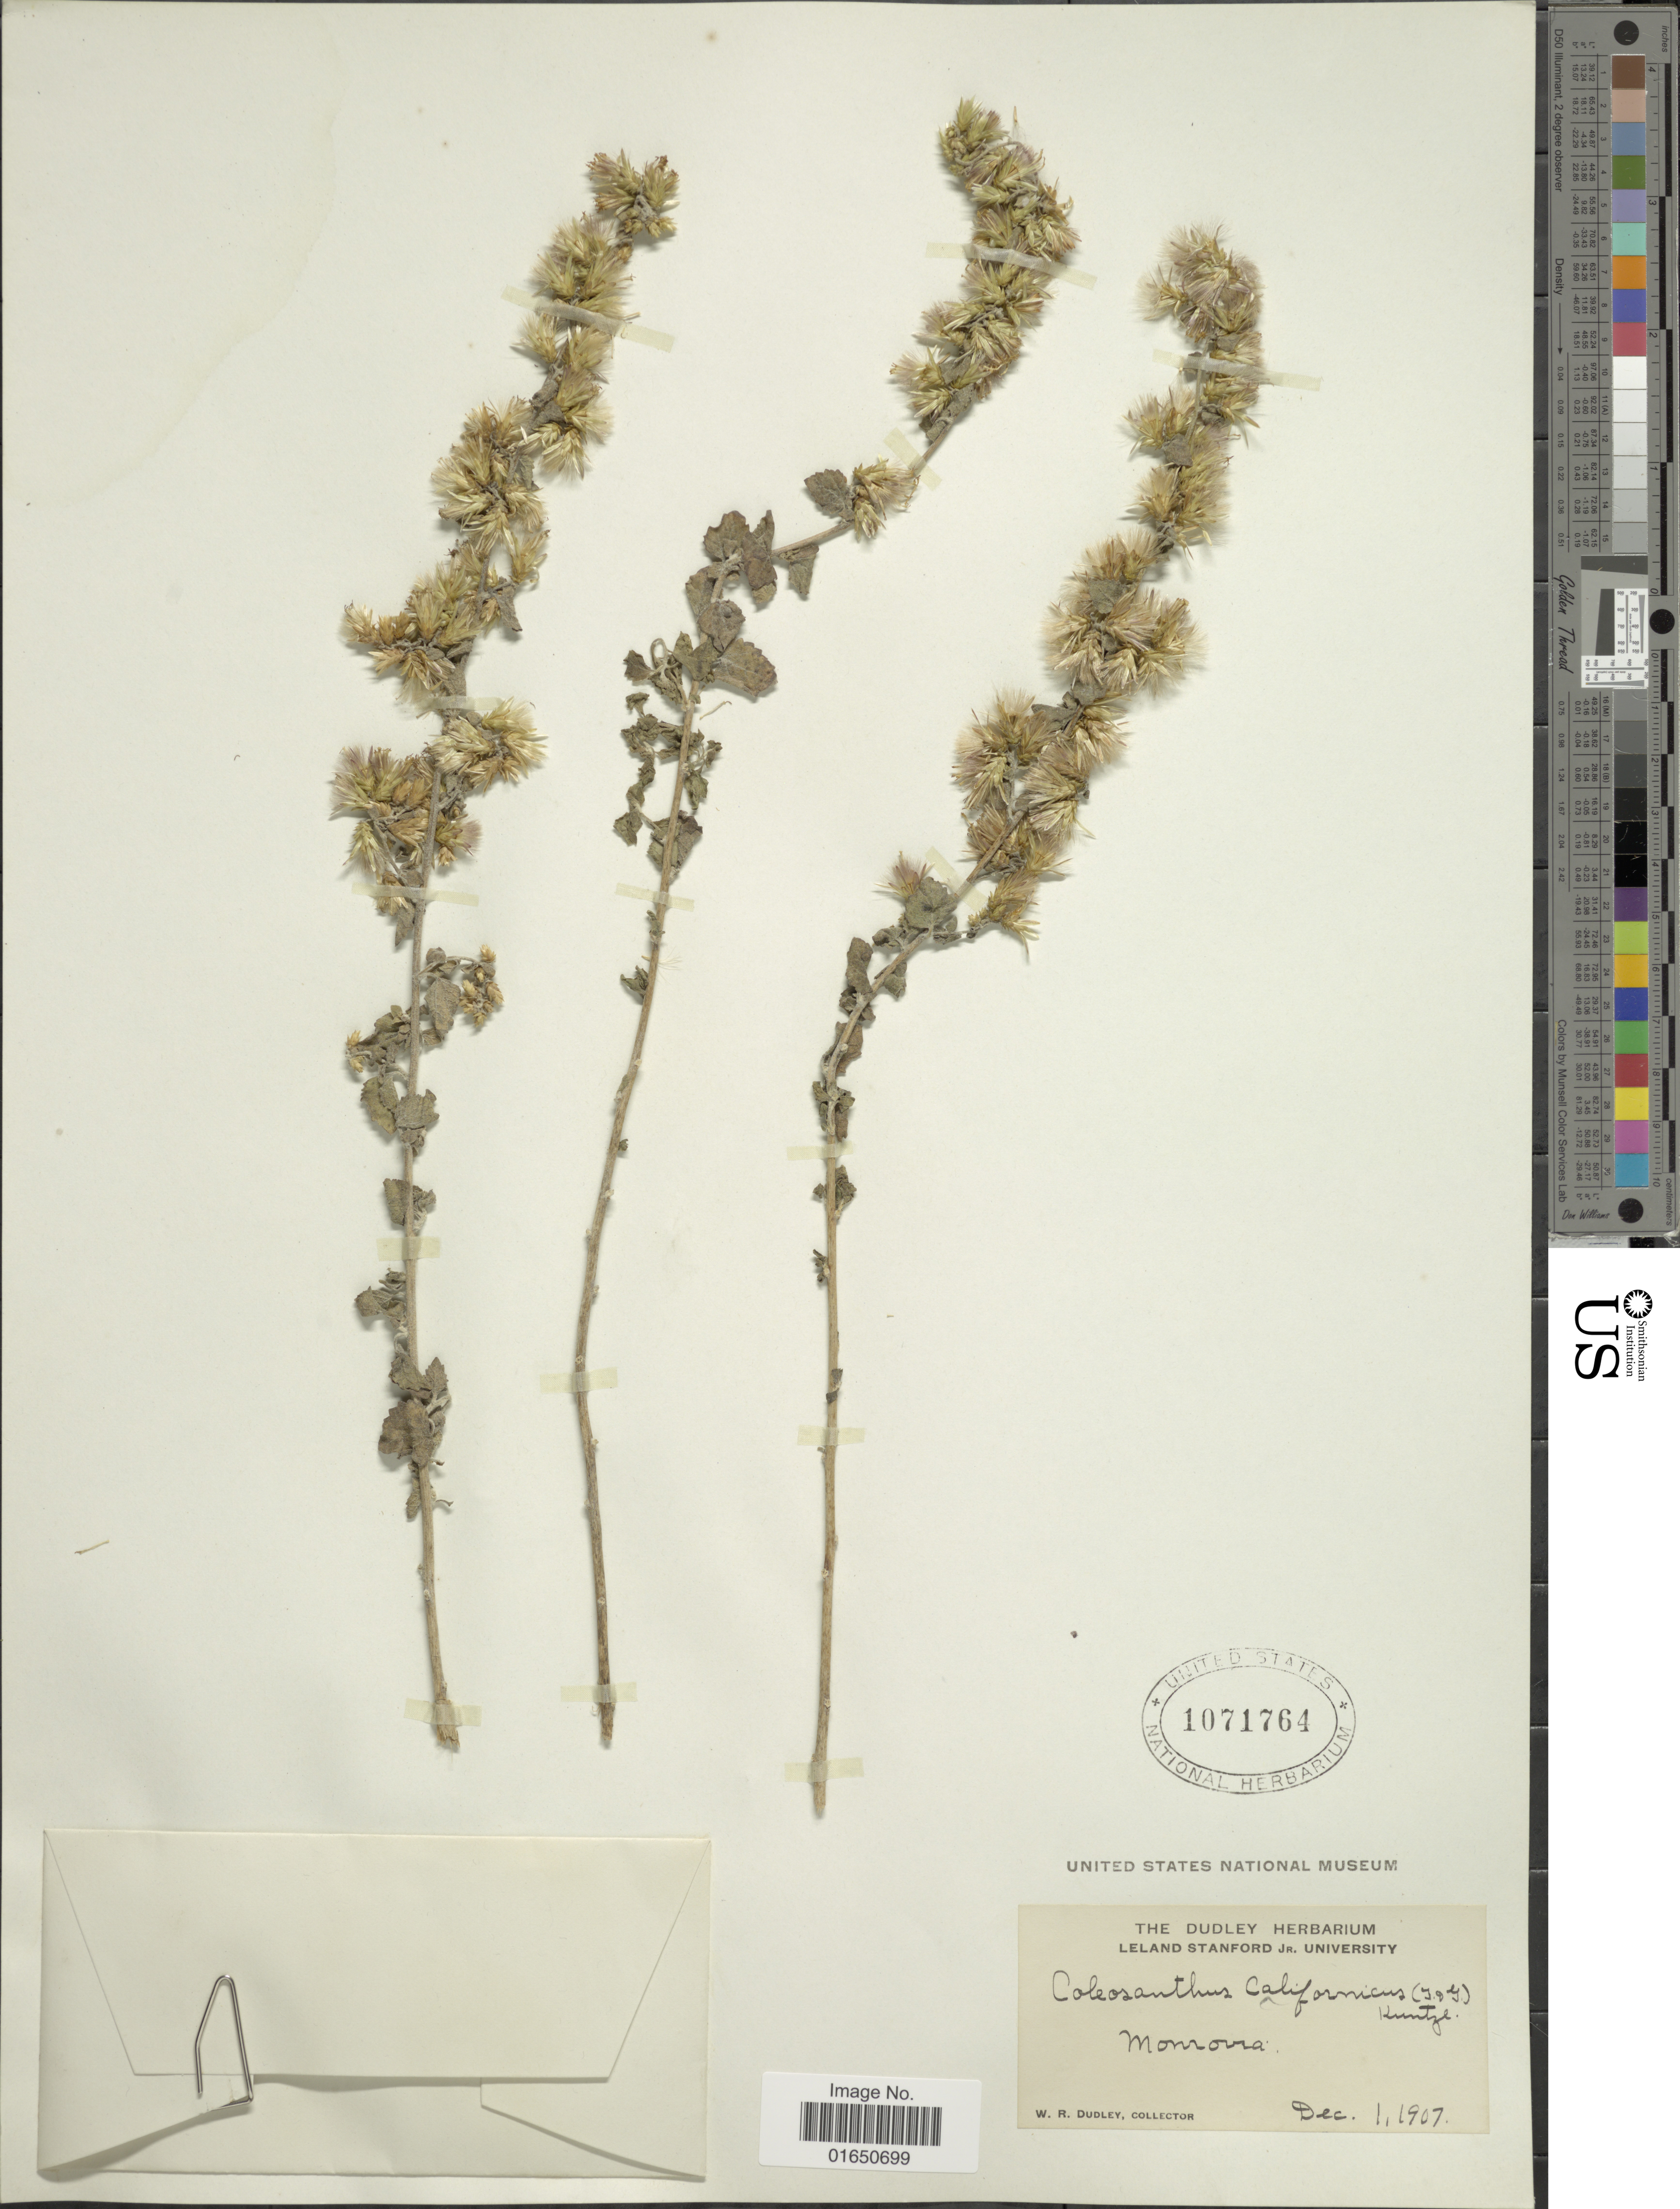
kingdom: Plantae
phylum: Tracheophyta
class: Magnoliopsida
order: Asterales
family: Asteraceae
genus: Brickellia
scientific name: Brickellia californica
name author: (Torr. & A. Gray) A. Gray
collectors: W. Dudley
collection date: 1907-12-01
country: United States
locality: Monrovia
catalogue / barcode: US 1071764